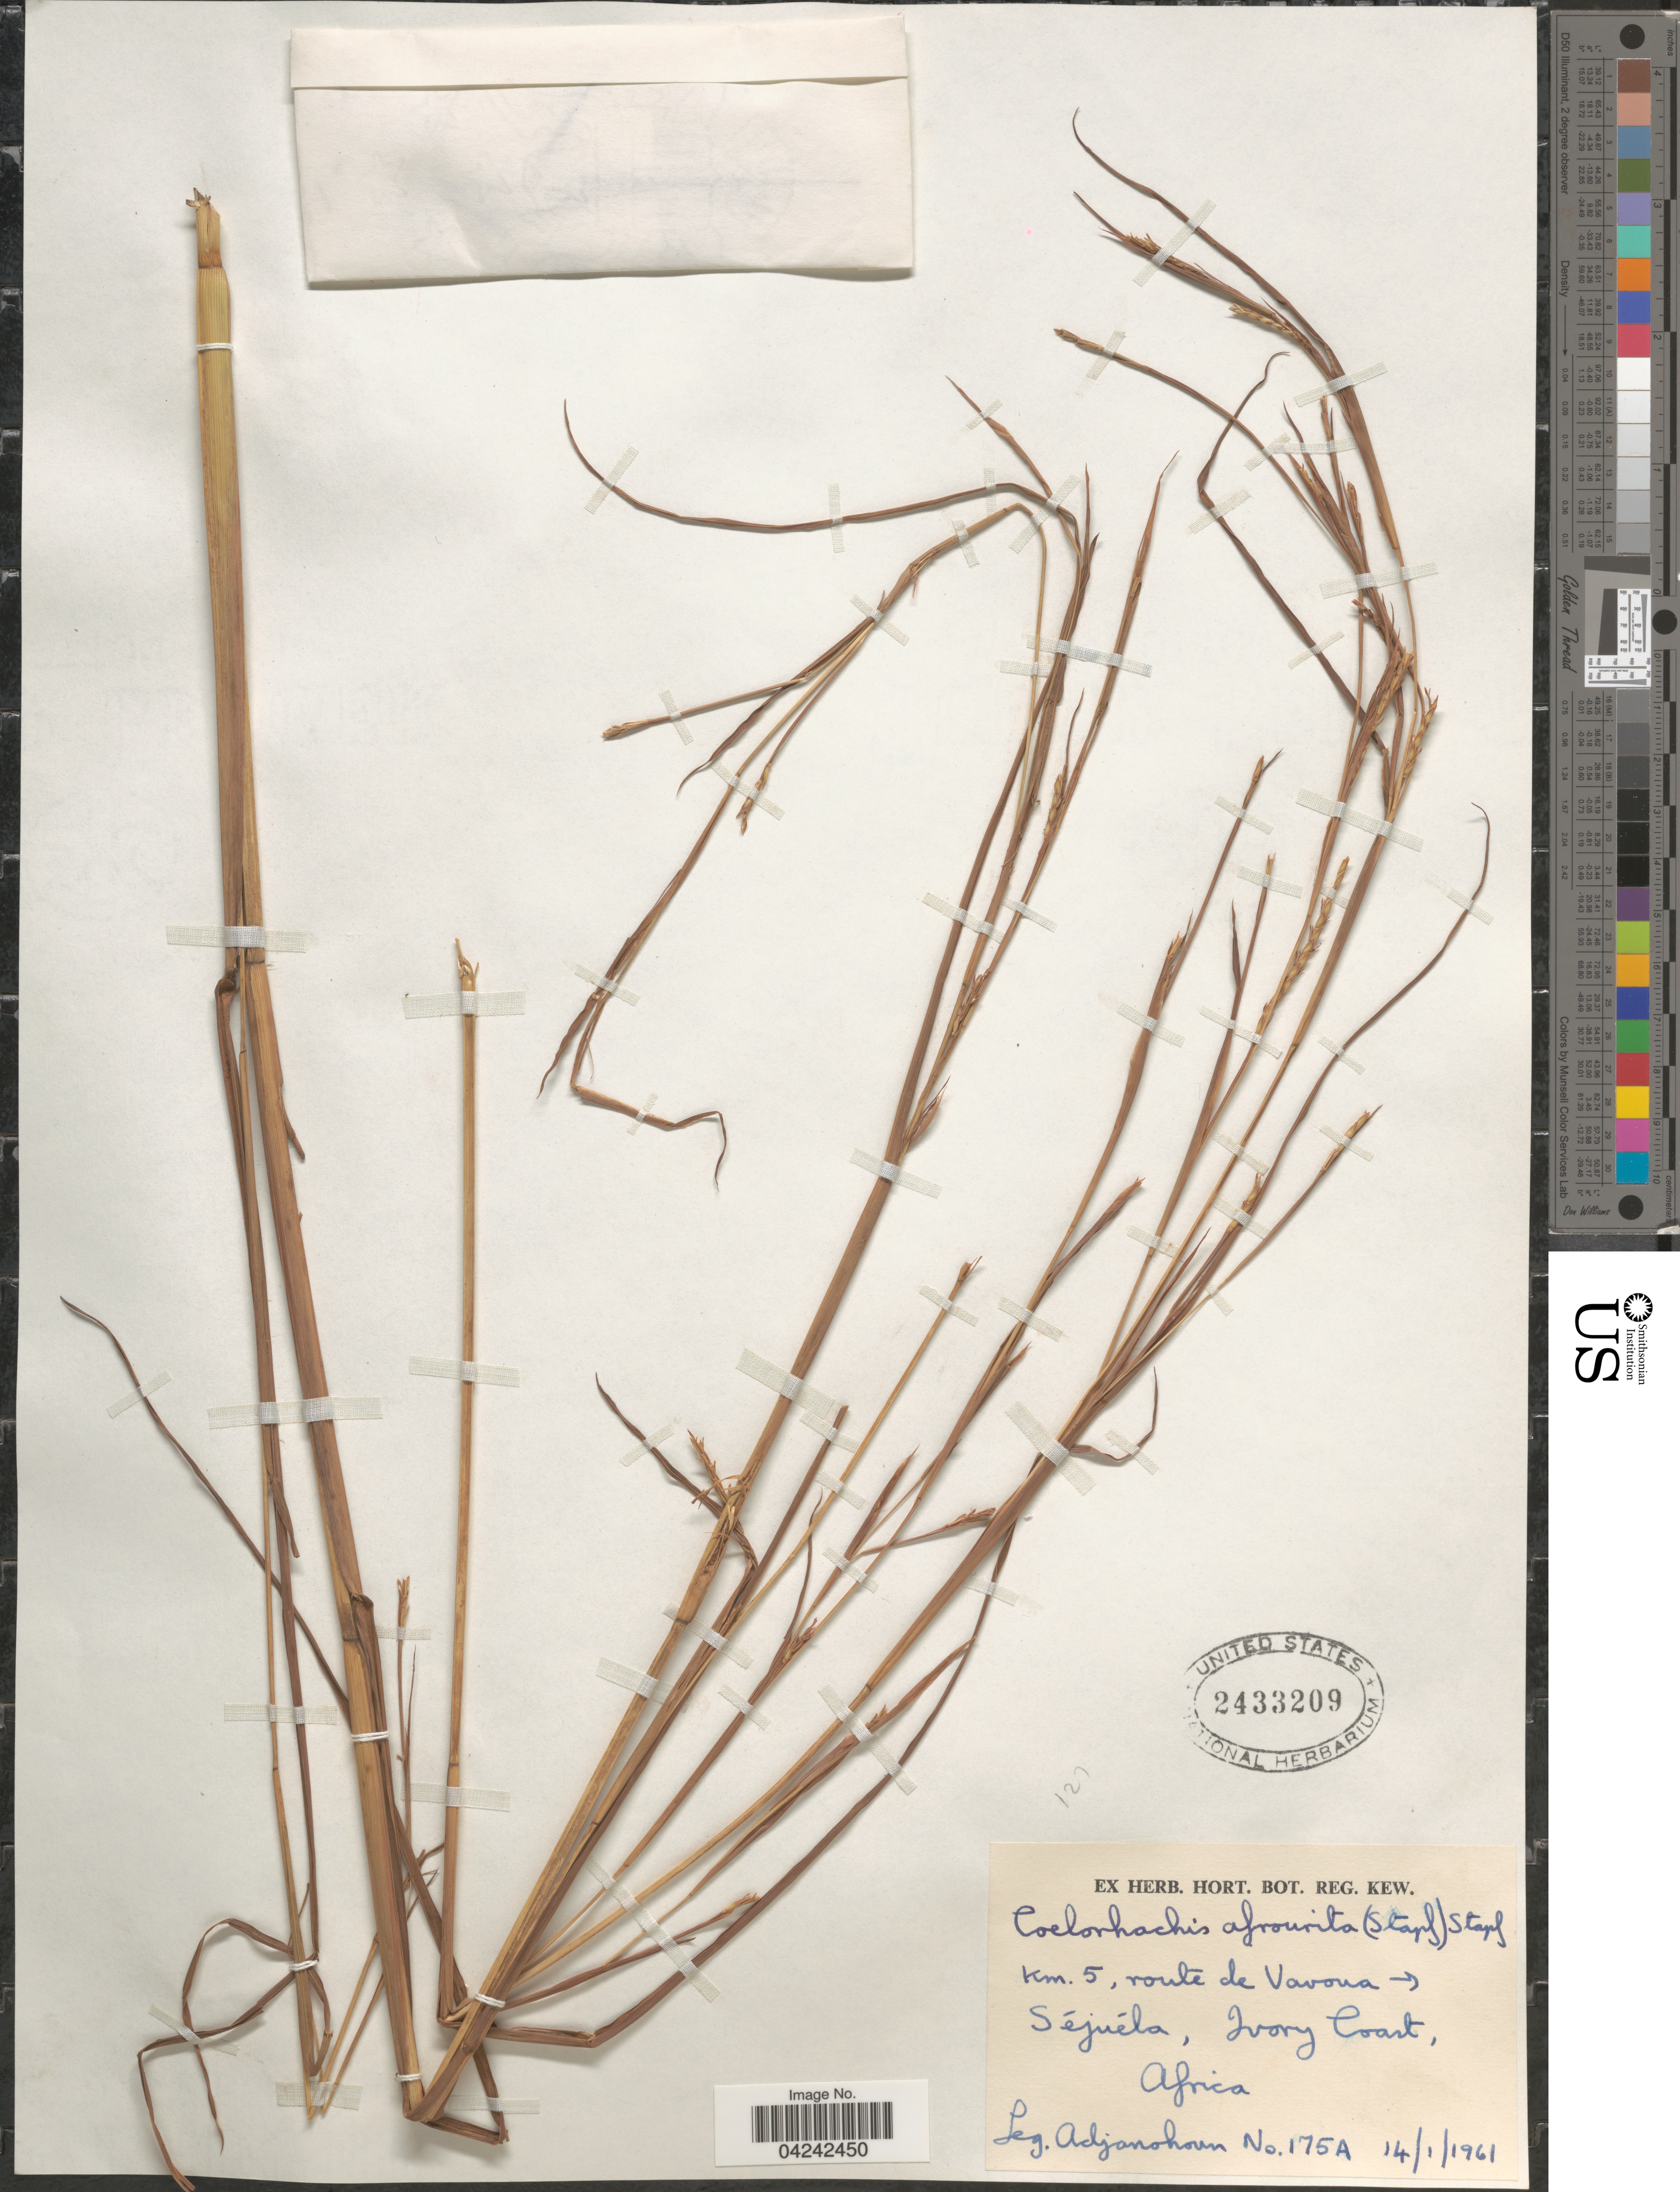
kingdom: Plantae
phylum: Tracheophyta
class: Liliopsida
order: Poales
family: Poaceae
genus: Rottboellia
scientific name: Rottboellia afraurita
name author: Stapf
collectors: Adjanohoun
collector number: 175A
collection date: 1961-01-14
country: Ivory Coast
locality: Km. 5, route de Vavoua -> Séjuéla.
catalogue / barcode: US 2433209